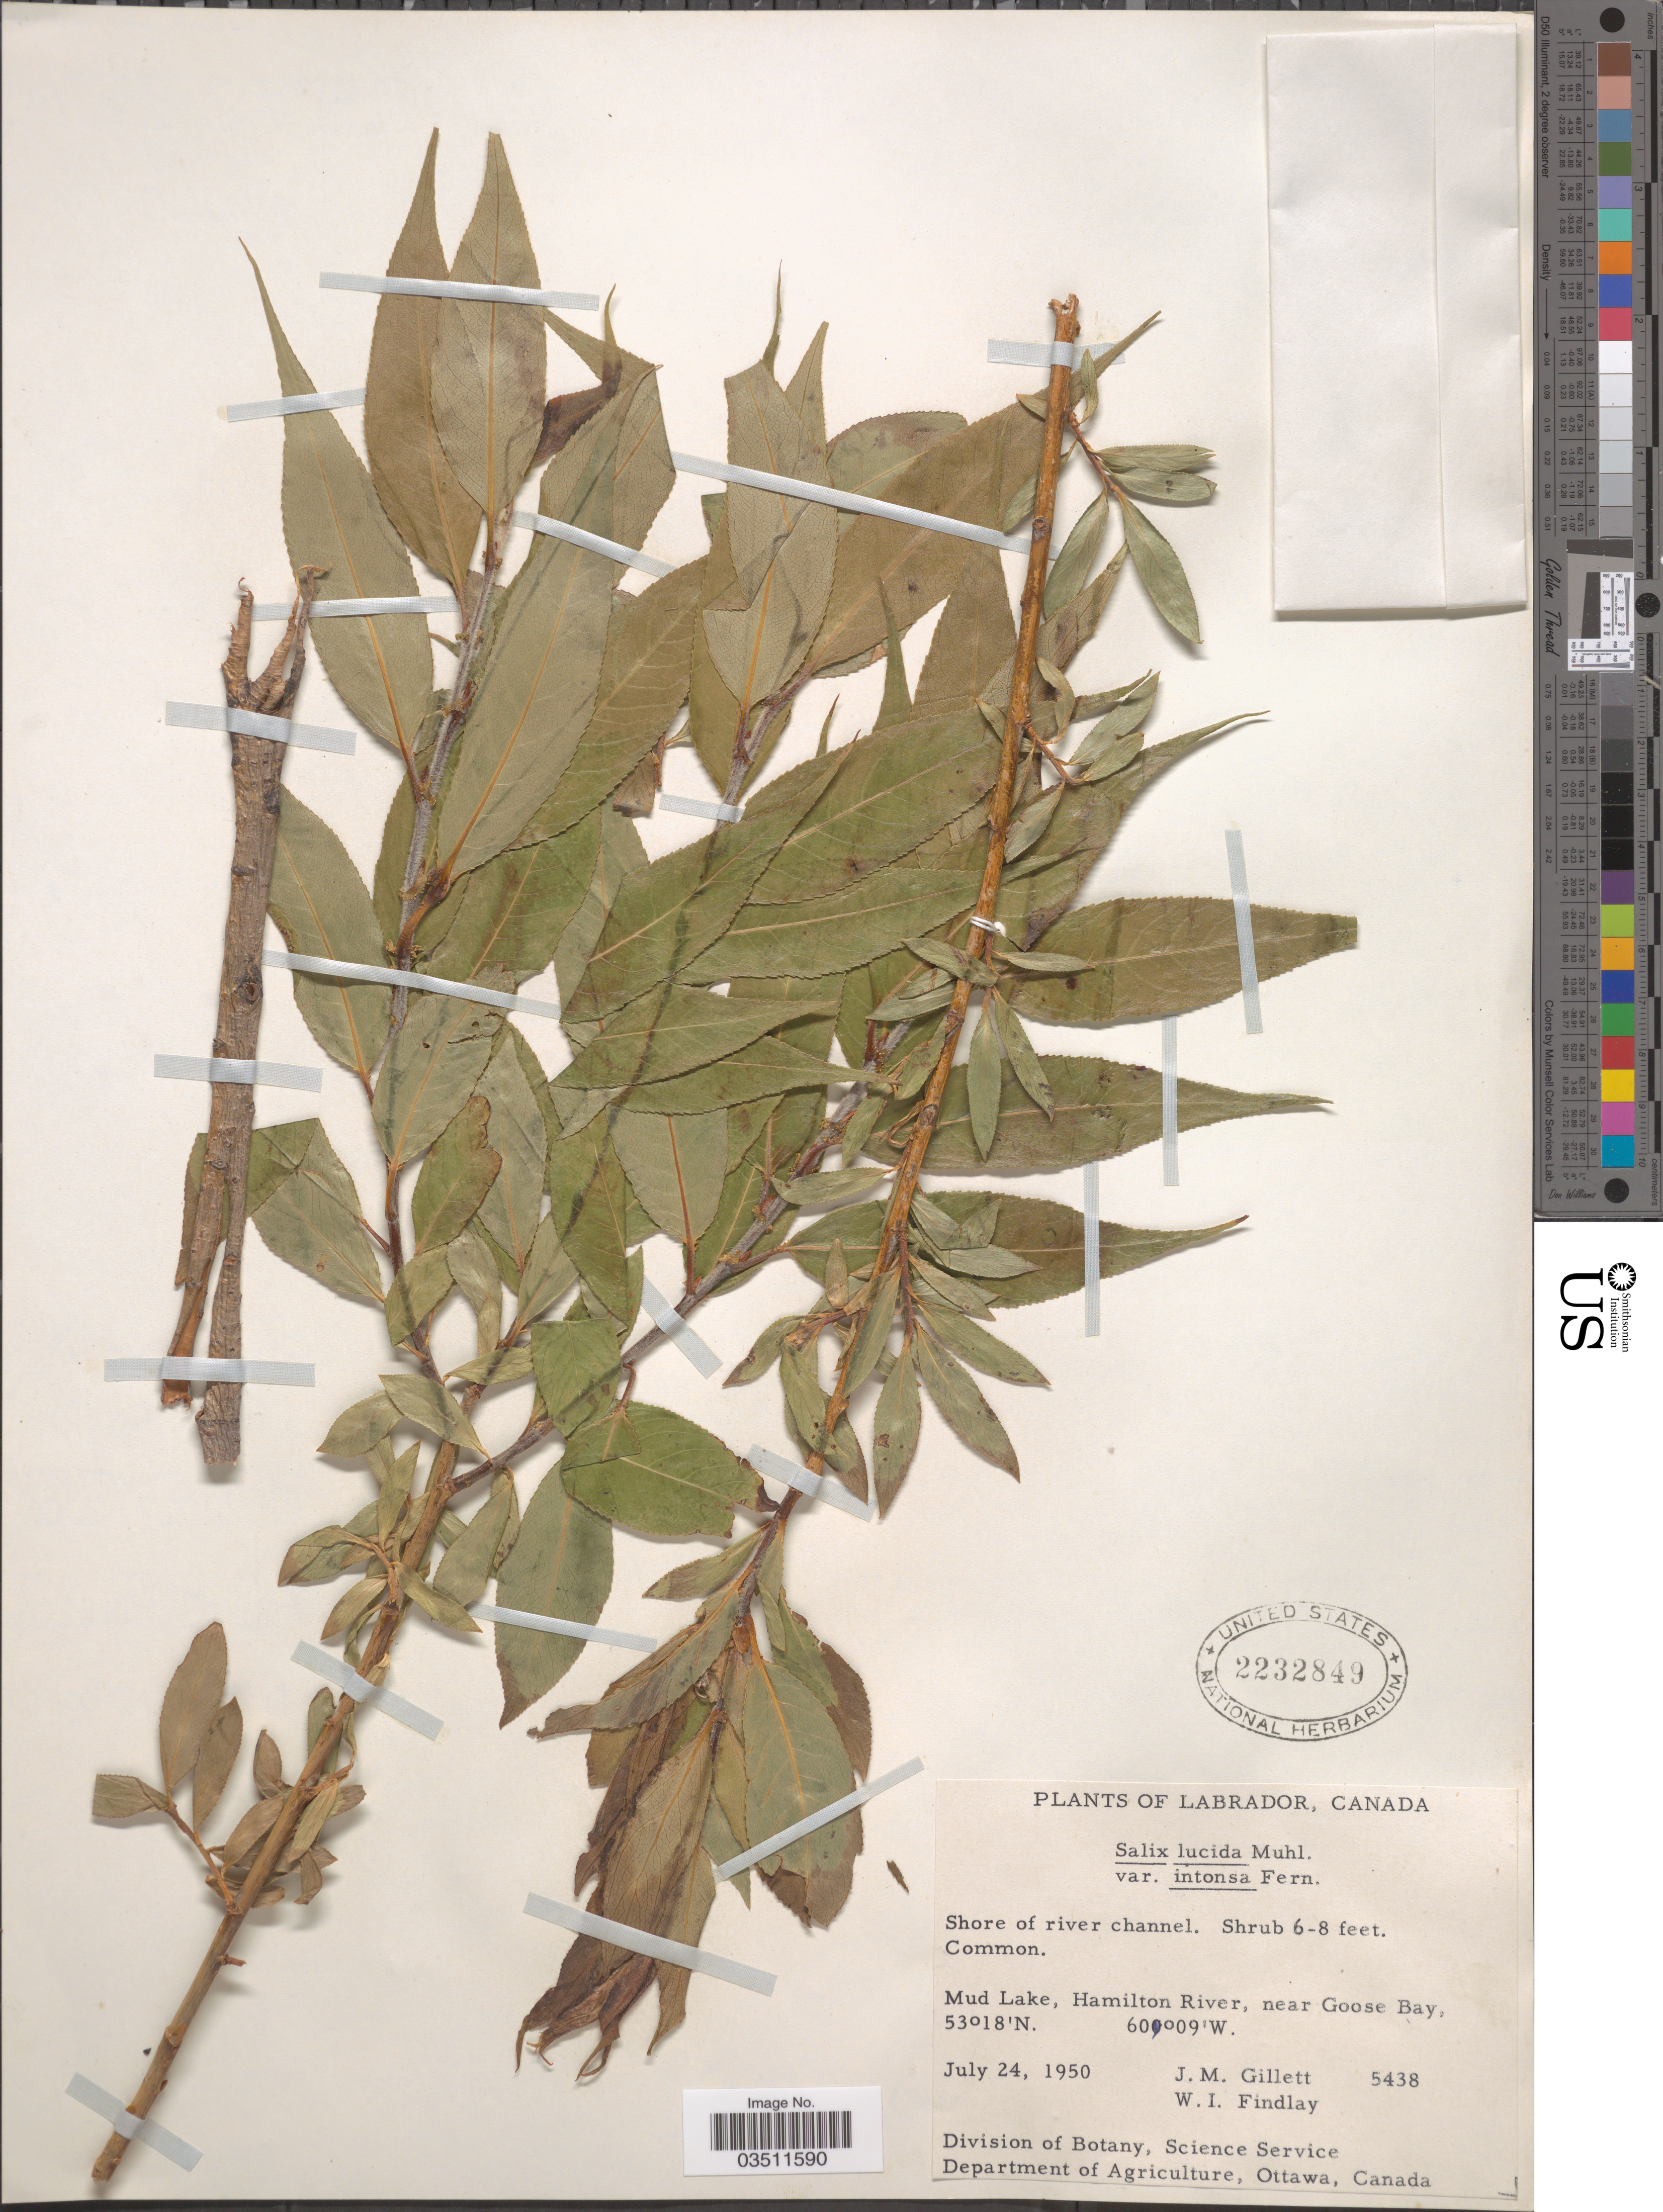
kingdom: Plantae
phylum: Tracheophyta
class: Magnoliopsida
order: Malpighiales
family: Salicaceae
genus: Salix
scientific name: Salix lucida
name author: Muhl.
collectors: J. M. Gillett & W. Findlay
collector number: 5438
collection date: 1950-07-24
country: Canada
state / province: Newfoundland and Labrador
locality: Labrador. Shore of river channel. Mud Lake, Hamilton River, near Goose Bay.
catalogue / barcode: US 2232849